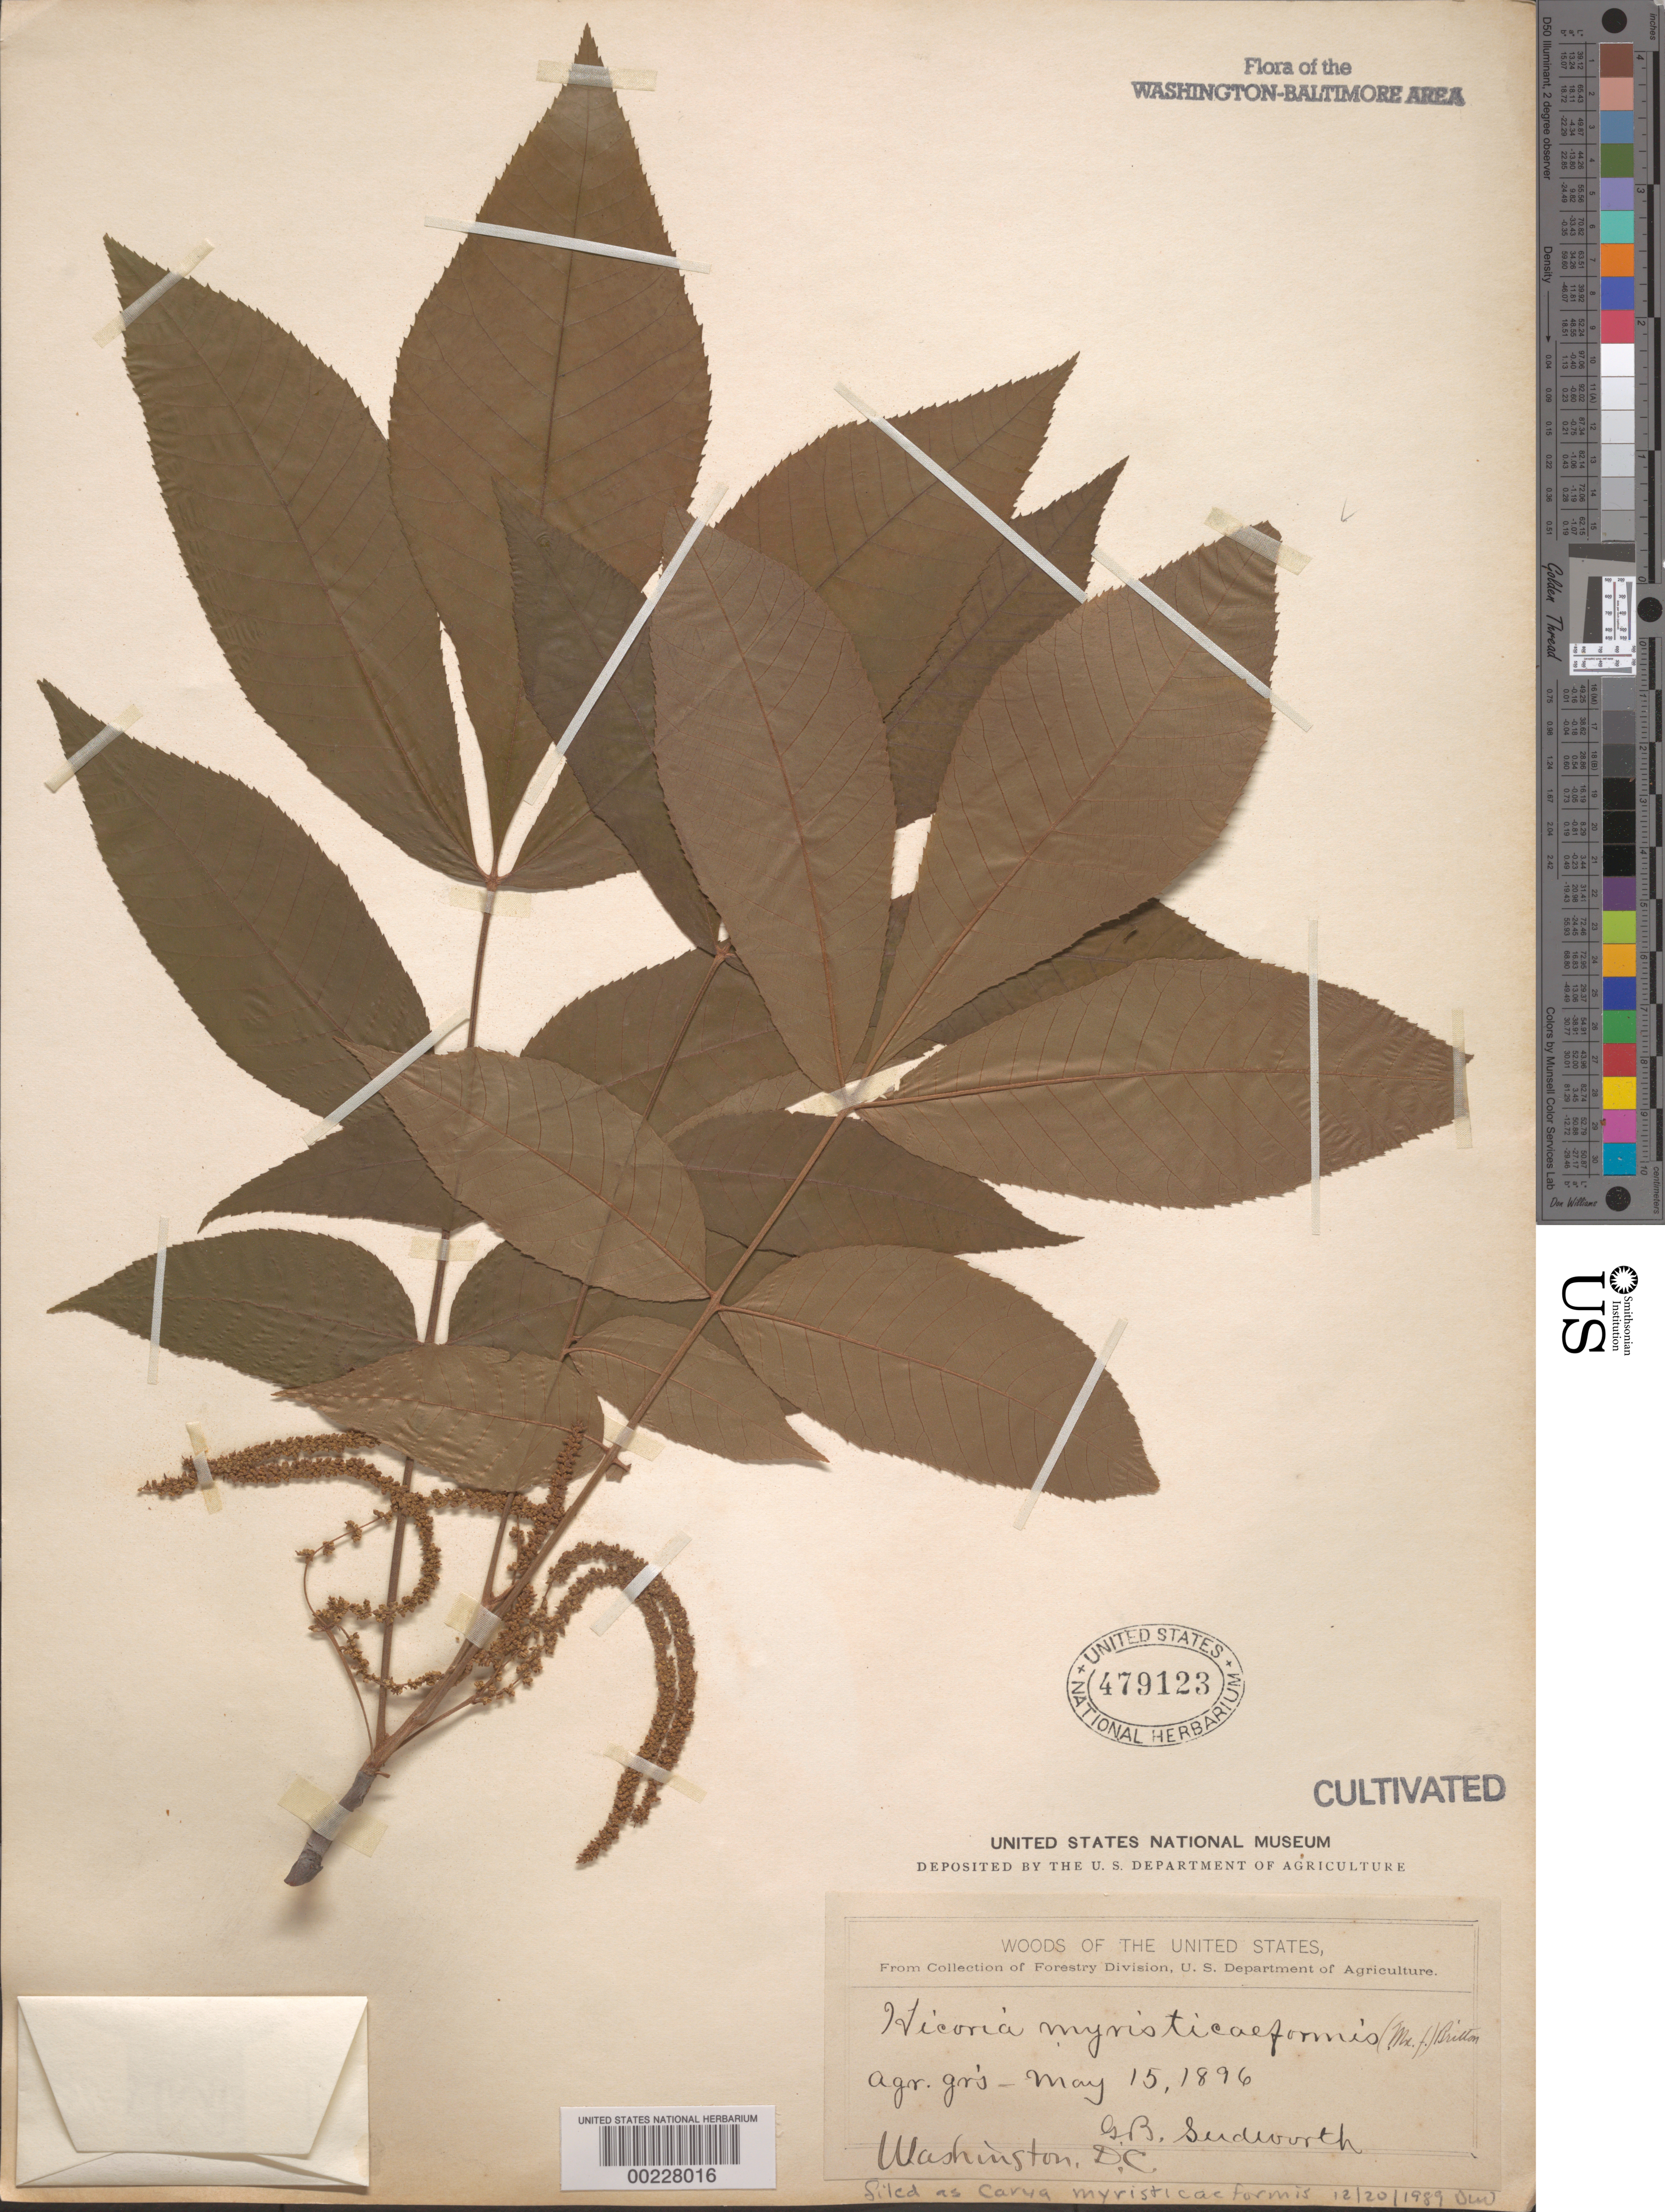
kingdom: Plantae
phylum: Tracheophyta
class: Magnoliopsida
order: Fagales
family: Juglandaceae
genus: Carya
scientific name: Carya myristiciformis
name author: (F. Michx.) Nutt.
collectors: G. B. Sudworth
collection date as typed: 15 May 1896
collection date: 1896-05-15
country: United States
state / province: District of Columbia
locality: Agricultural grounds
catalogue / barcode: US 479123